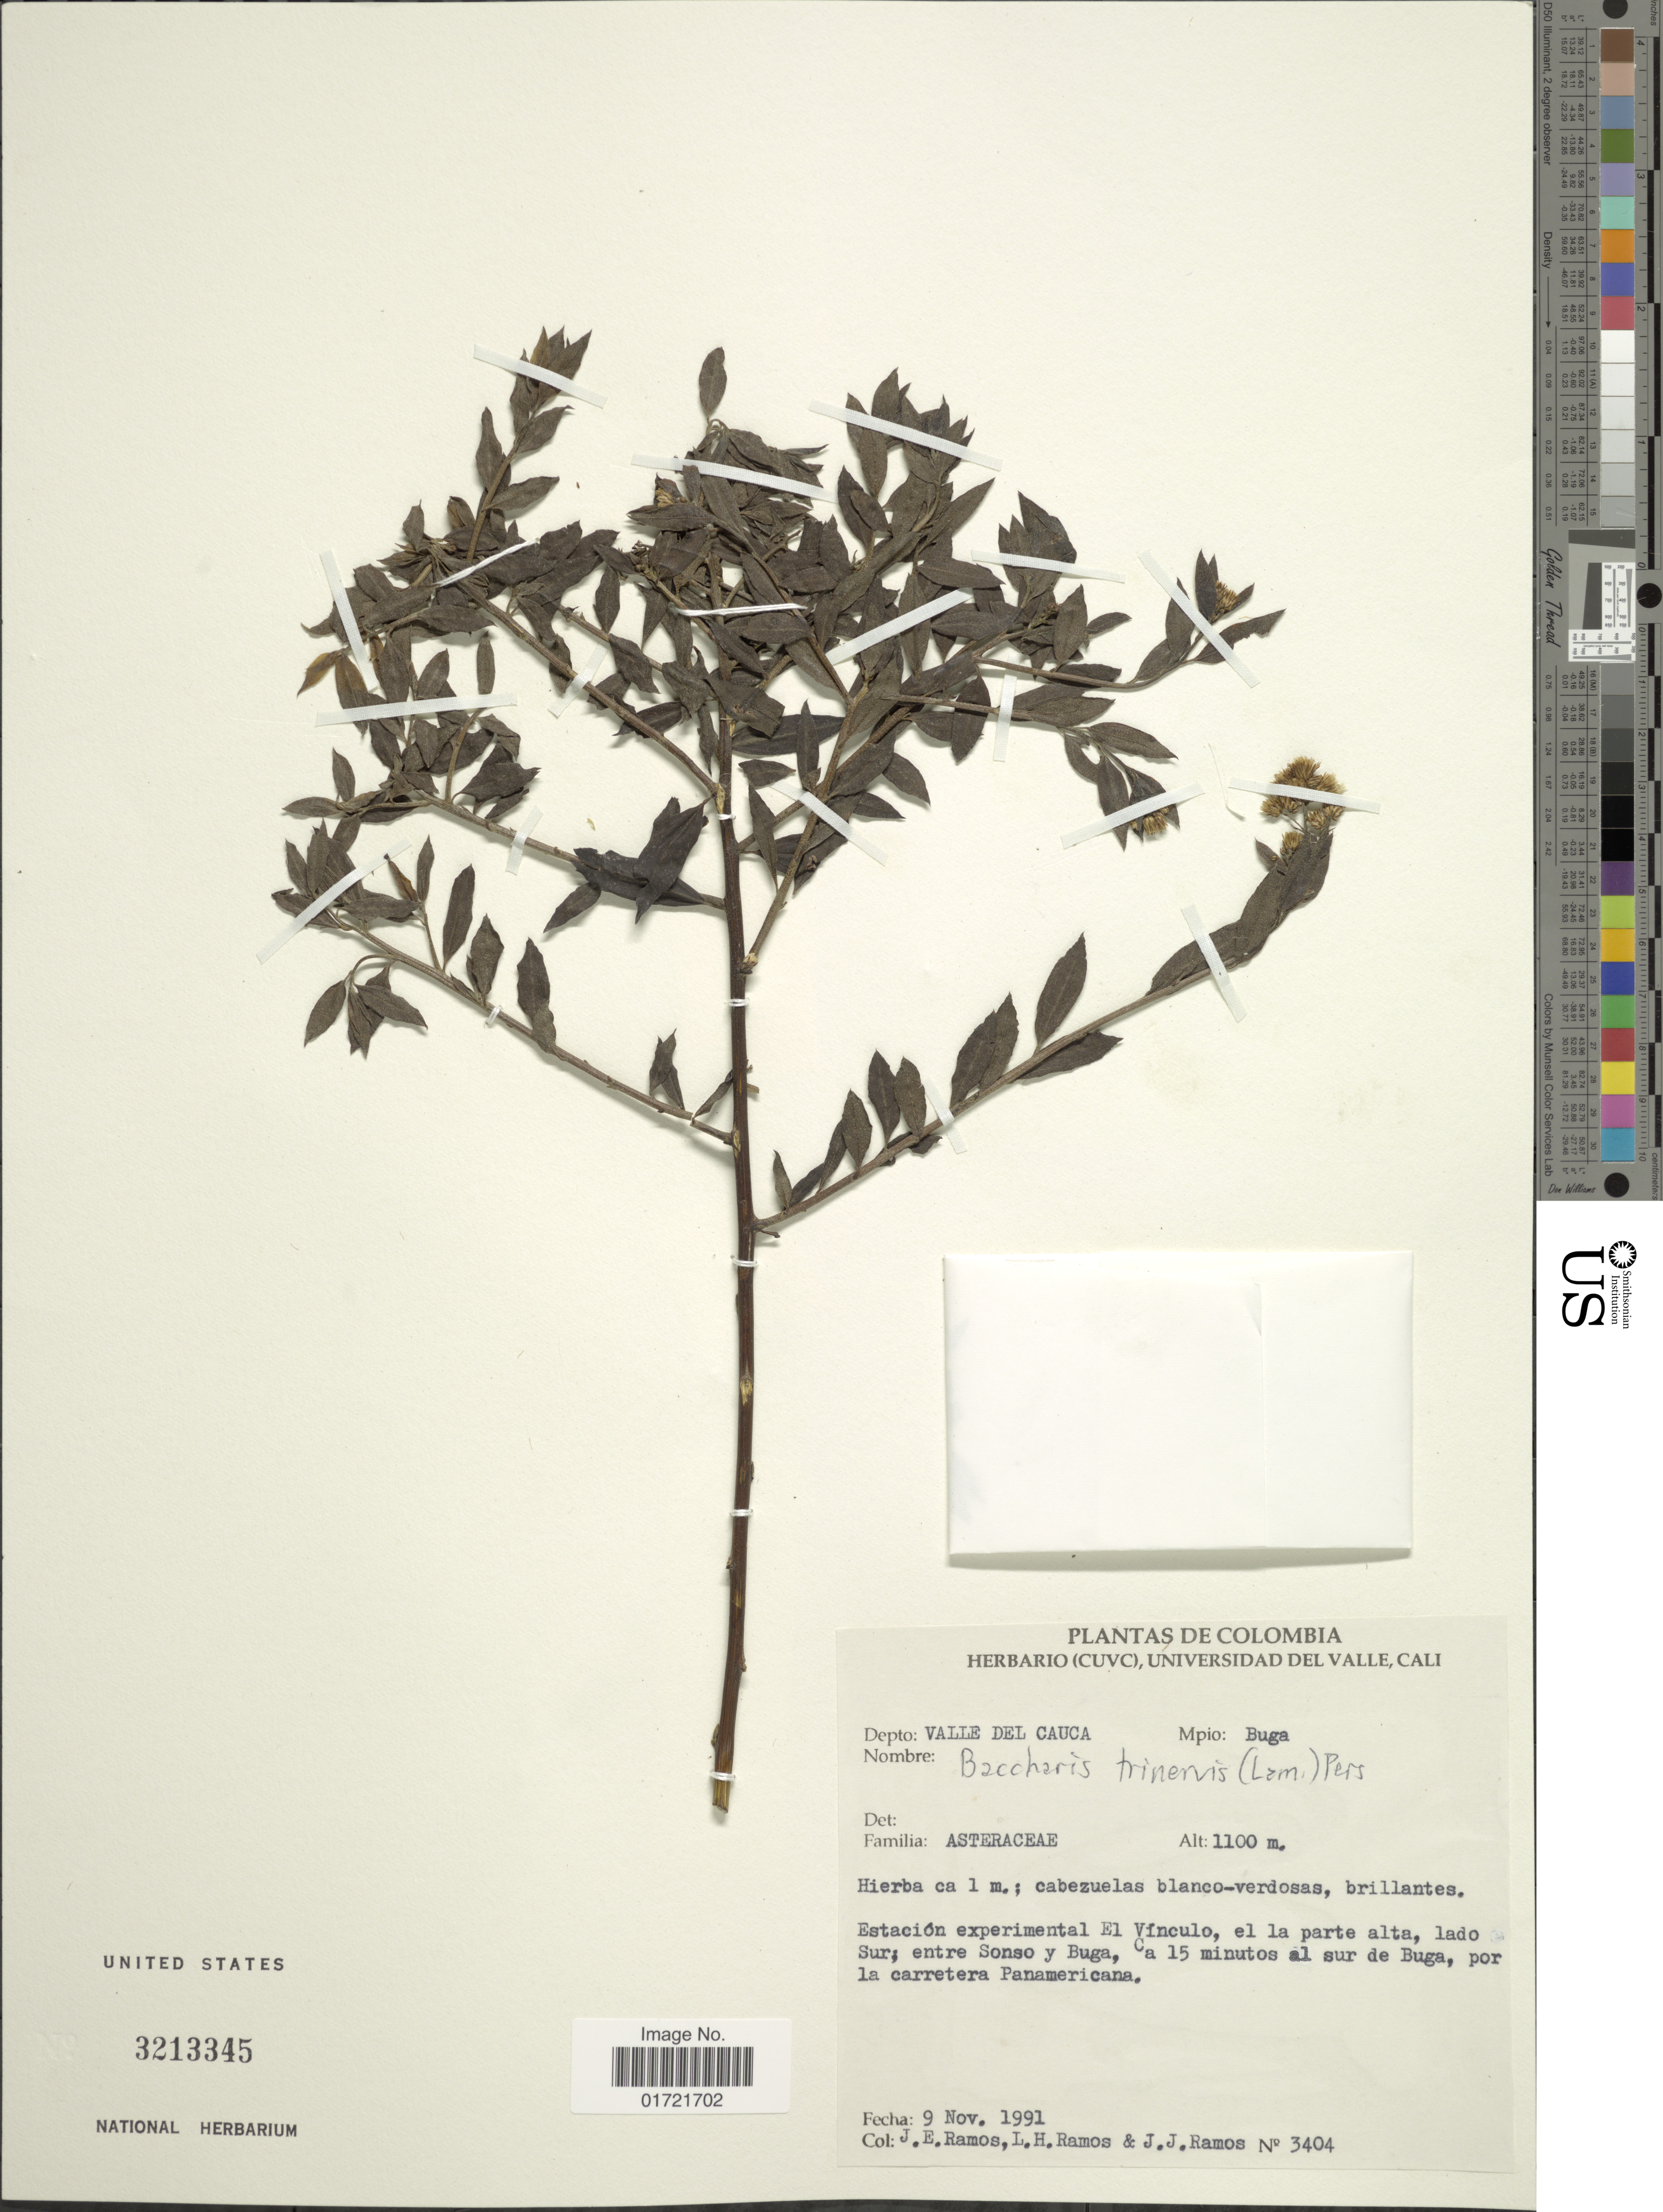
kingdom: Plantae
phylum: Tracheophyta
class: Magnoliopsida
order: Asterales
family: Asteraceae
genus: Baccharis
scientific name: Baccharis trinervis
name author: (Lam.) Pers.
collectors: J. E. Ramos, L. Ramos & J. J. Ramos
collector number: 3404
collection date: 1991-11-09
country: Colombia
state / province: Valle del Cauca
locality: Depto.: Valle Del Cauca, Mpio: Buga, Estacion experimental El Vinculo, el la parte alta, lado Sur; entre Sonso y Buga, 15 minutos al sur de Buga, por la carretera Panamericana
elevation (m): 1100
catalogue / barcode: US 3213345